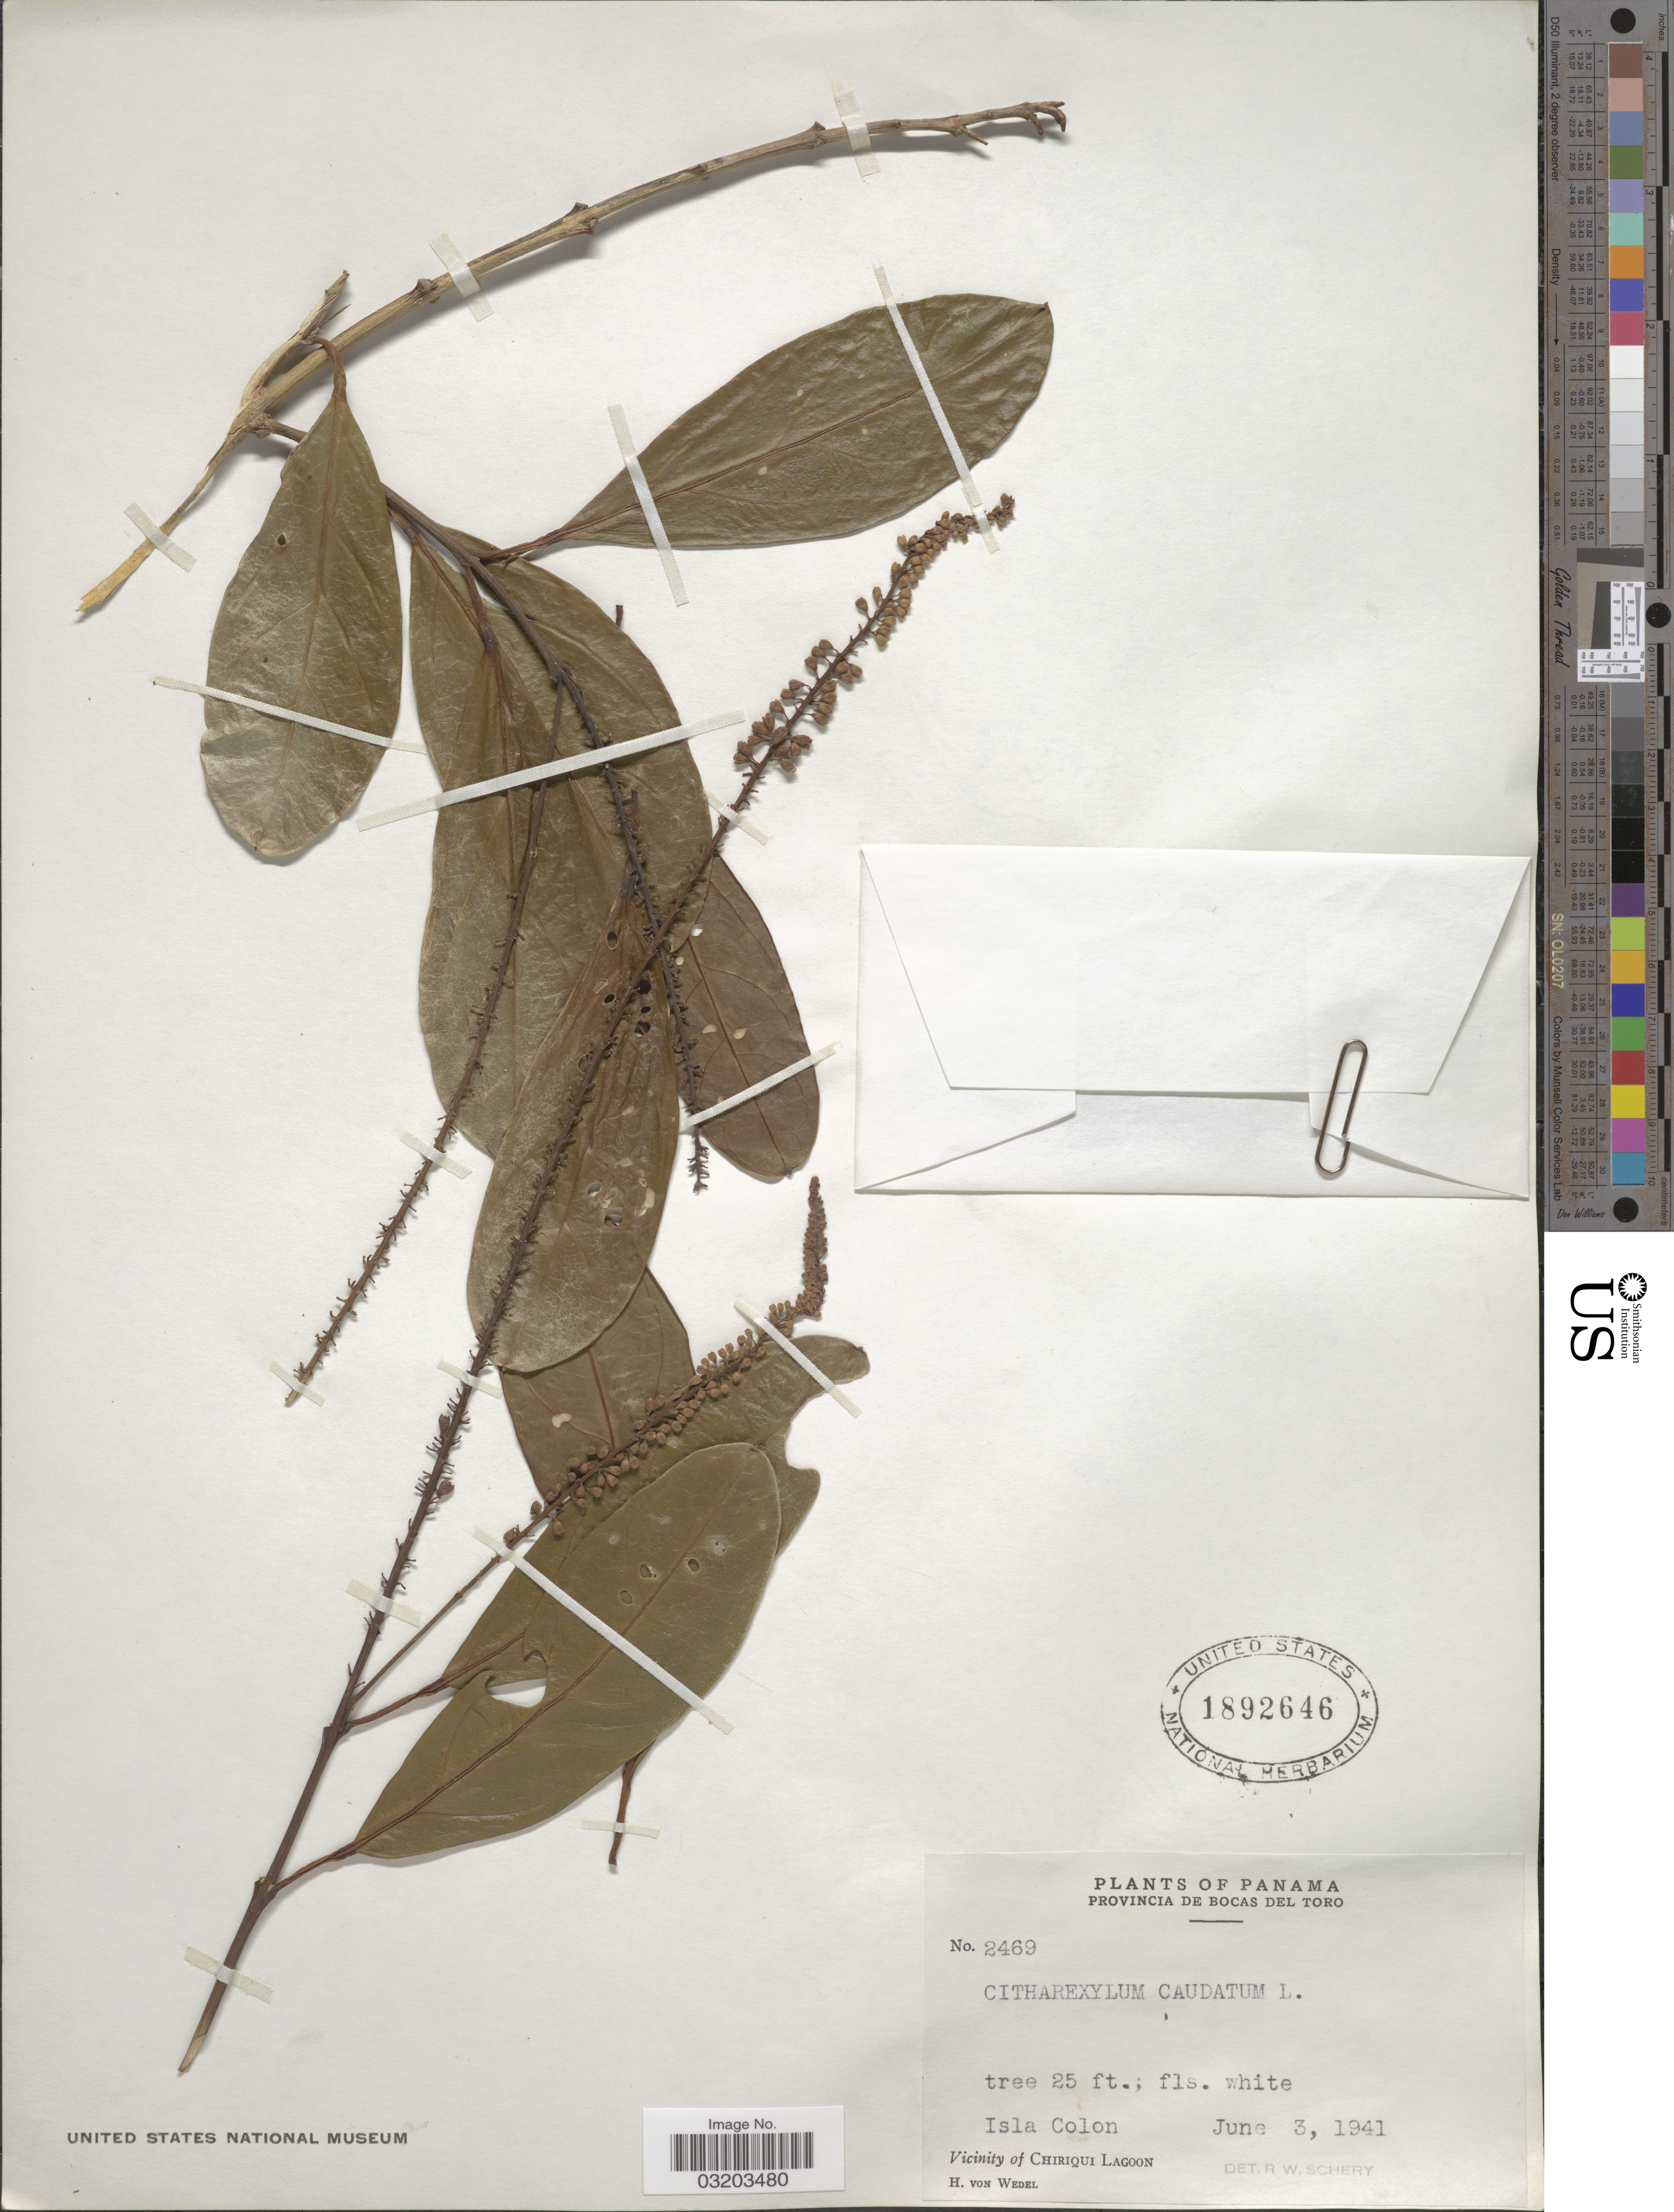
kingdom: Plantae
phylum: Tracheophyta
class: Magnoliopsida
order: Lamiales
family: Verbenaceae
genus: Citharexylum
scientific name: Citharexylum caudatum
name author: L.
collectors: H. von Wedel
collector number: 2469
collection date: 1941-06-03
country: Panama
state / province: Bocas del Toro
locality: Isla Colon. Vicinity of Chiriqui Lagoon.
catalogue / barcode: US 1892646